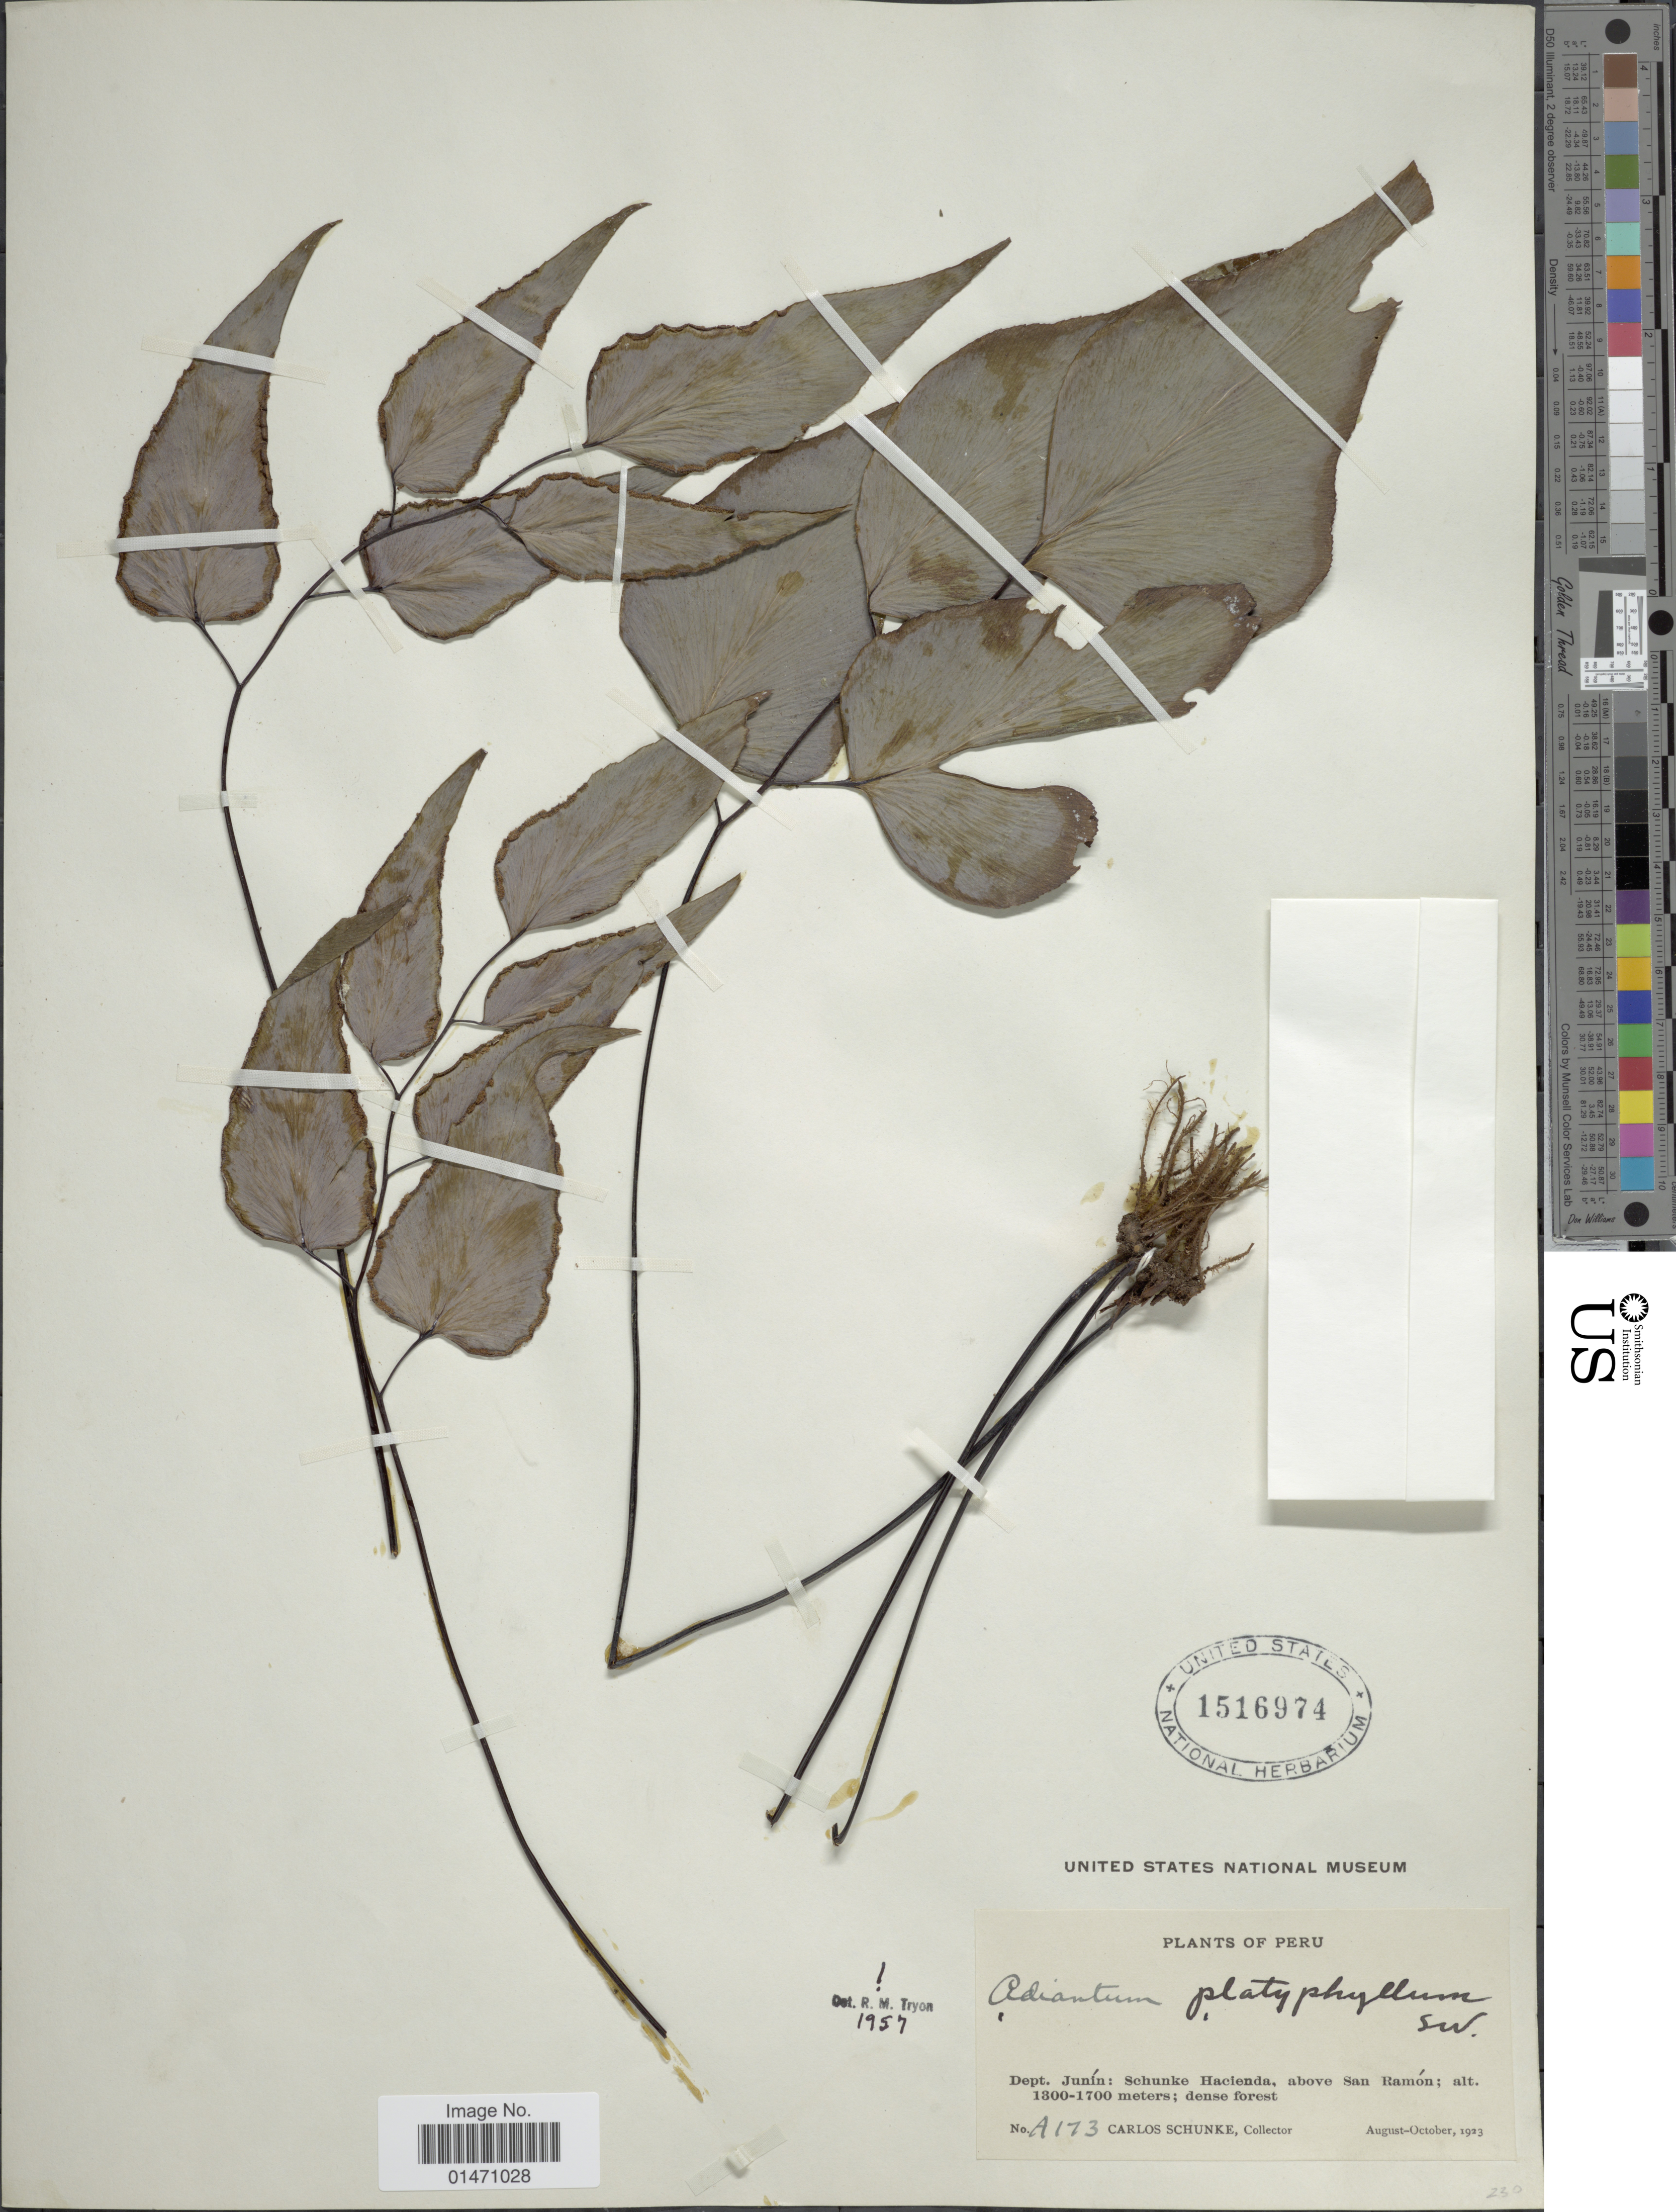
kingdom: Plantae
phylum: Tracheophyta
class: Polypodiopsida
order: Polypodiales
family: Pteridaceae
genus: Adiantum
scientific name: Adiantum platyphyllum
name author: Sw.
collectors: C. Schunke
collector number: A173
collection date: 1923-08/1923-10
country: Peru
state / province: Junín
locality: Plants of Peru, Dept. Junin: Schunke Hacienda, above San Ramon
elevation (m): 1300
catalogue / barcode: US 1516974